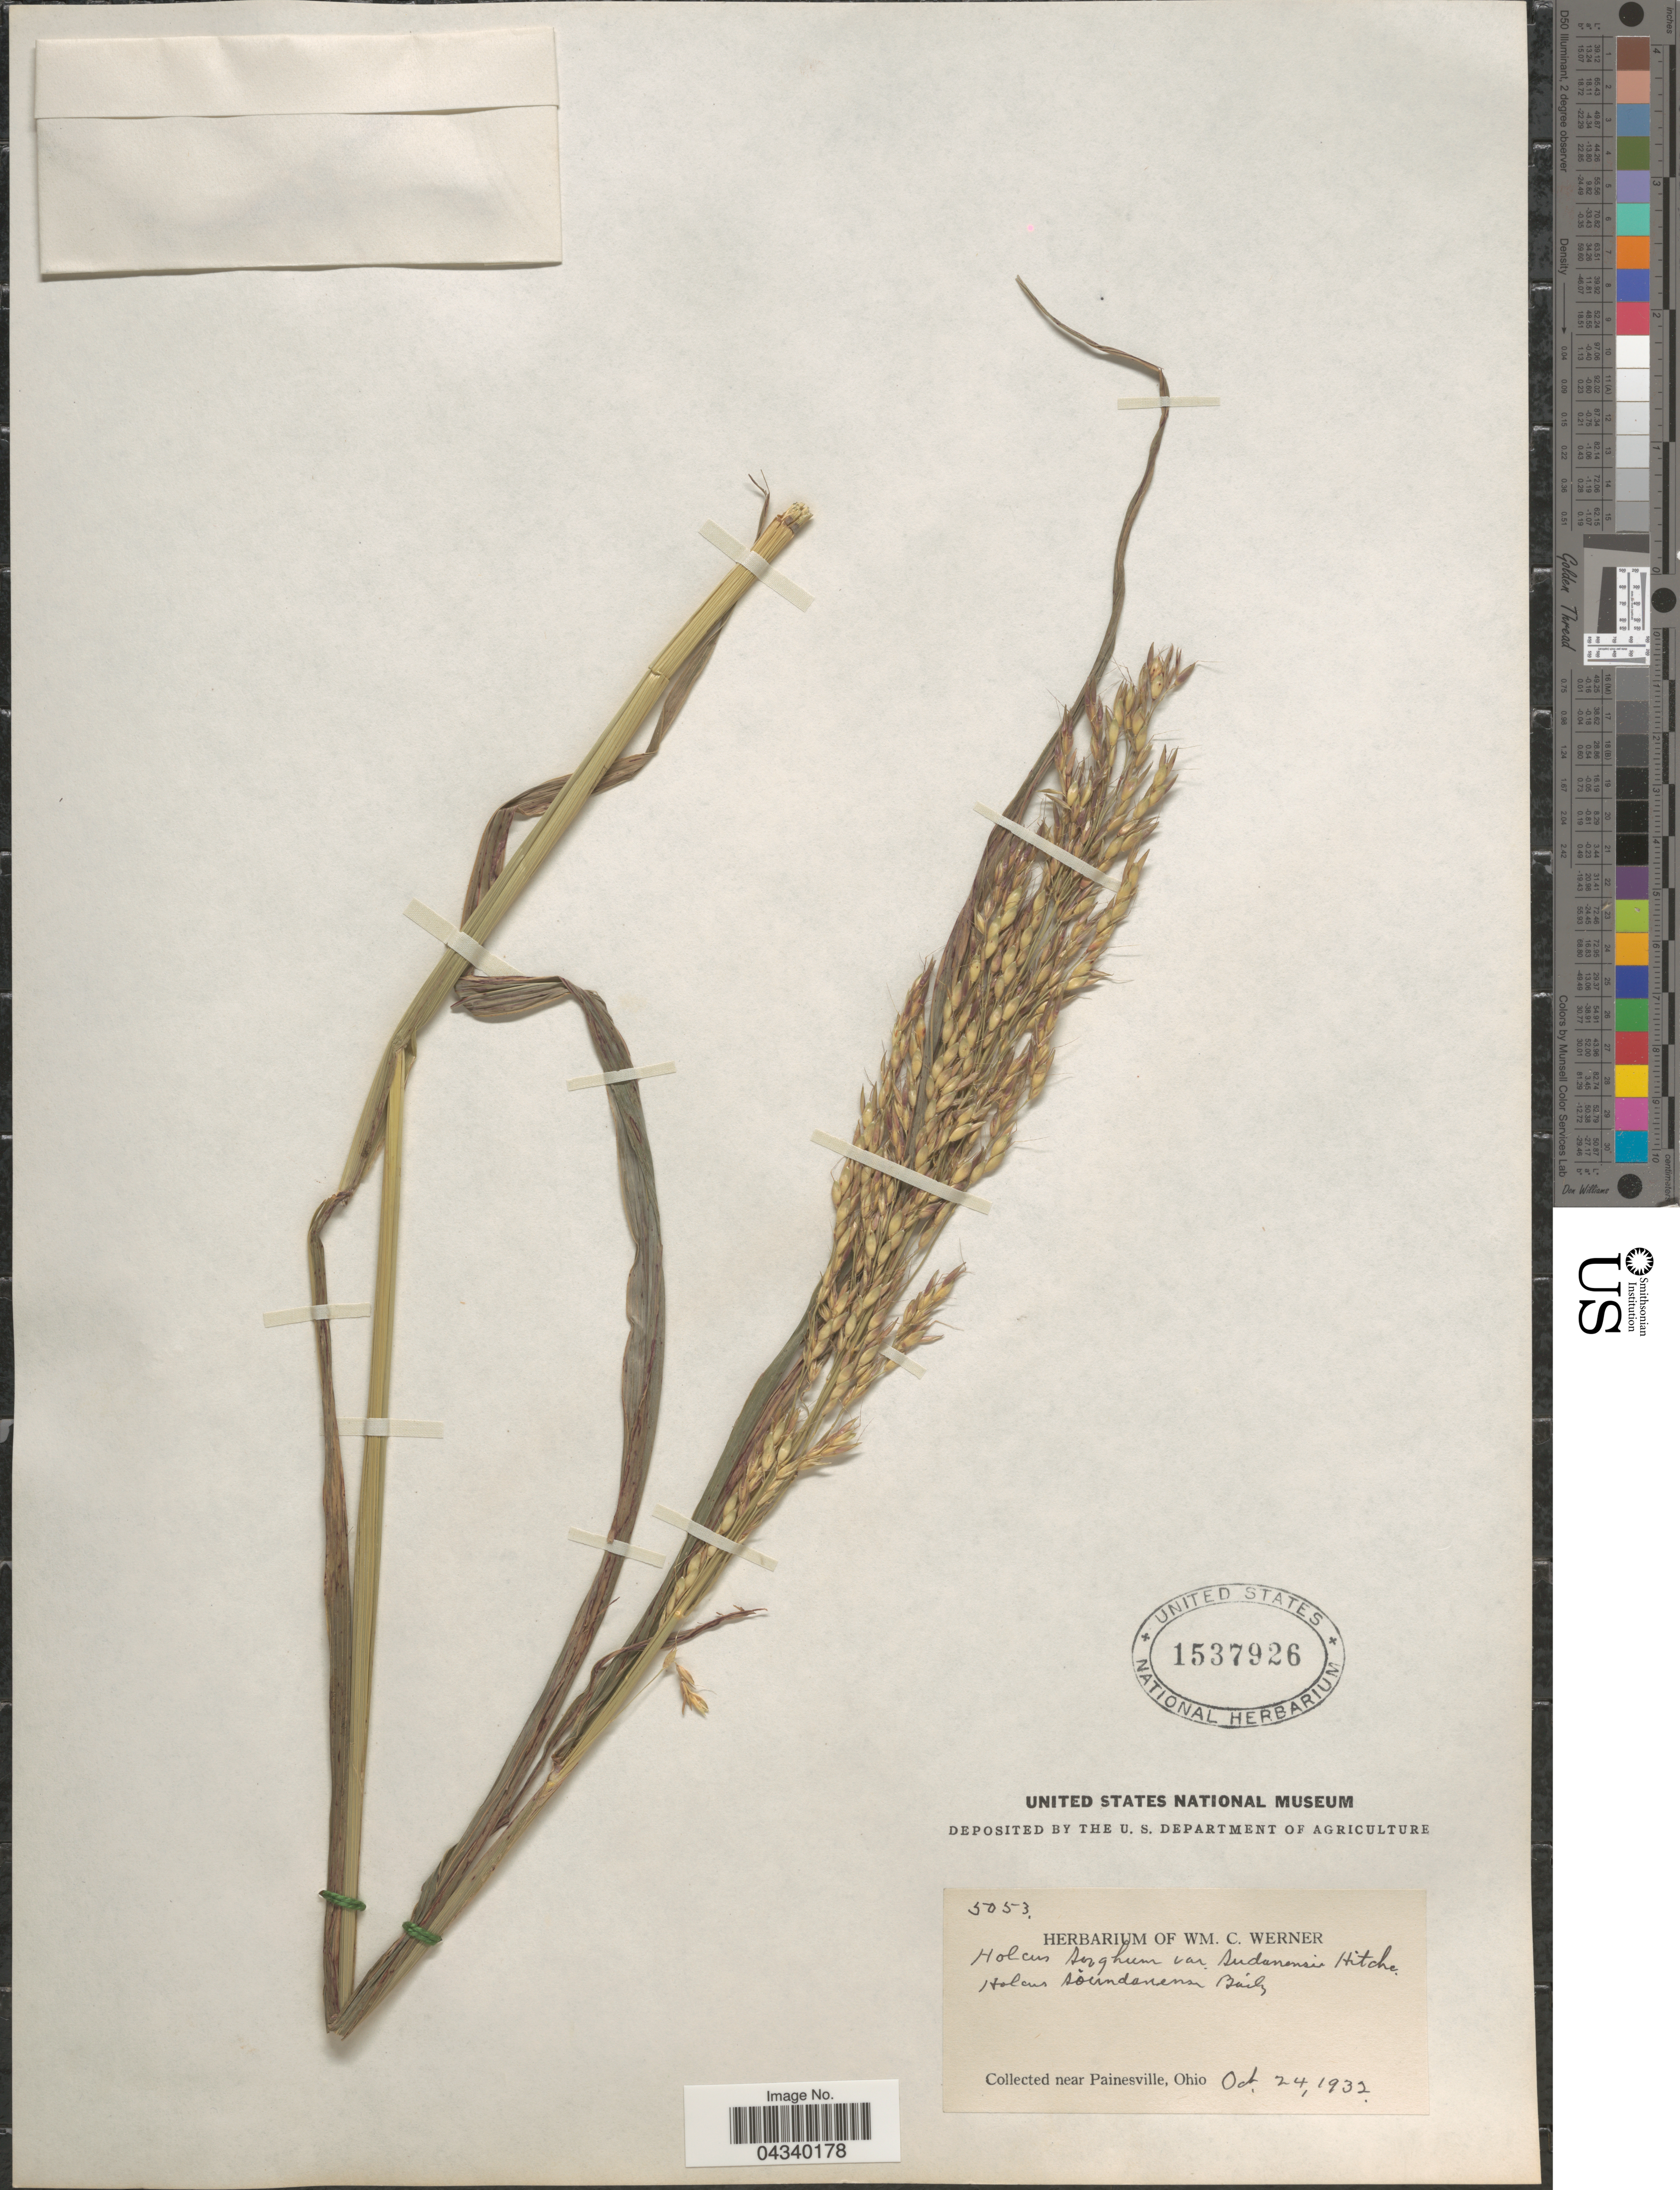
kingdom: Plantae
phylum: Tracheophyta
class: Liliopsida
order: Poales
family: Poaceae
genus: Sorghum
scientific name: Sorghum drummondii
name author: (Steud.) Nees ex Millsp. & Chase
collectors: ex herb. Wm. C. Werner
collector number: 5053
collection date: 1932-10-24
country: United States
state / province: Ohio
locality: Near Painesville.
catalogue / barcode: US 1537926